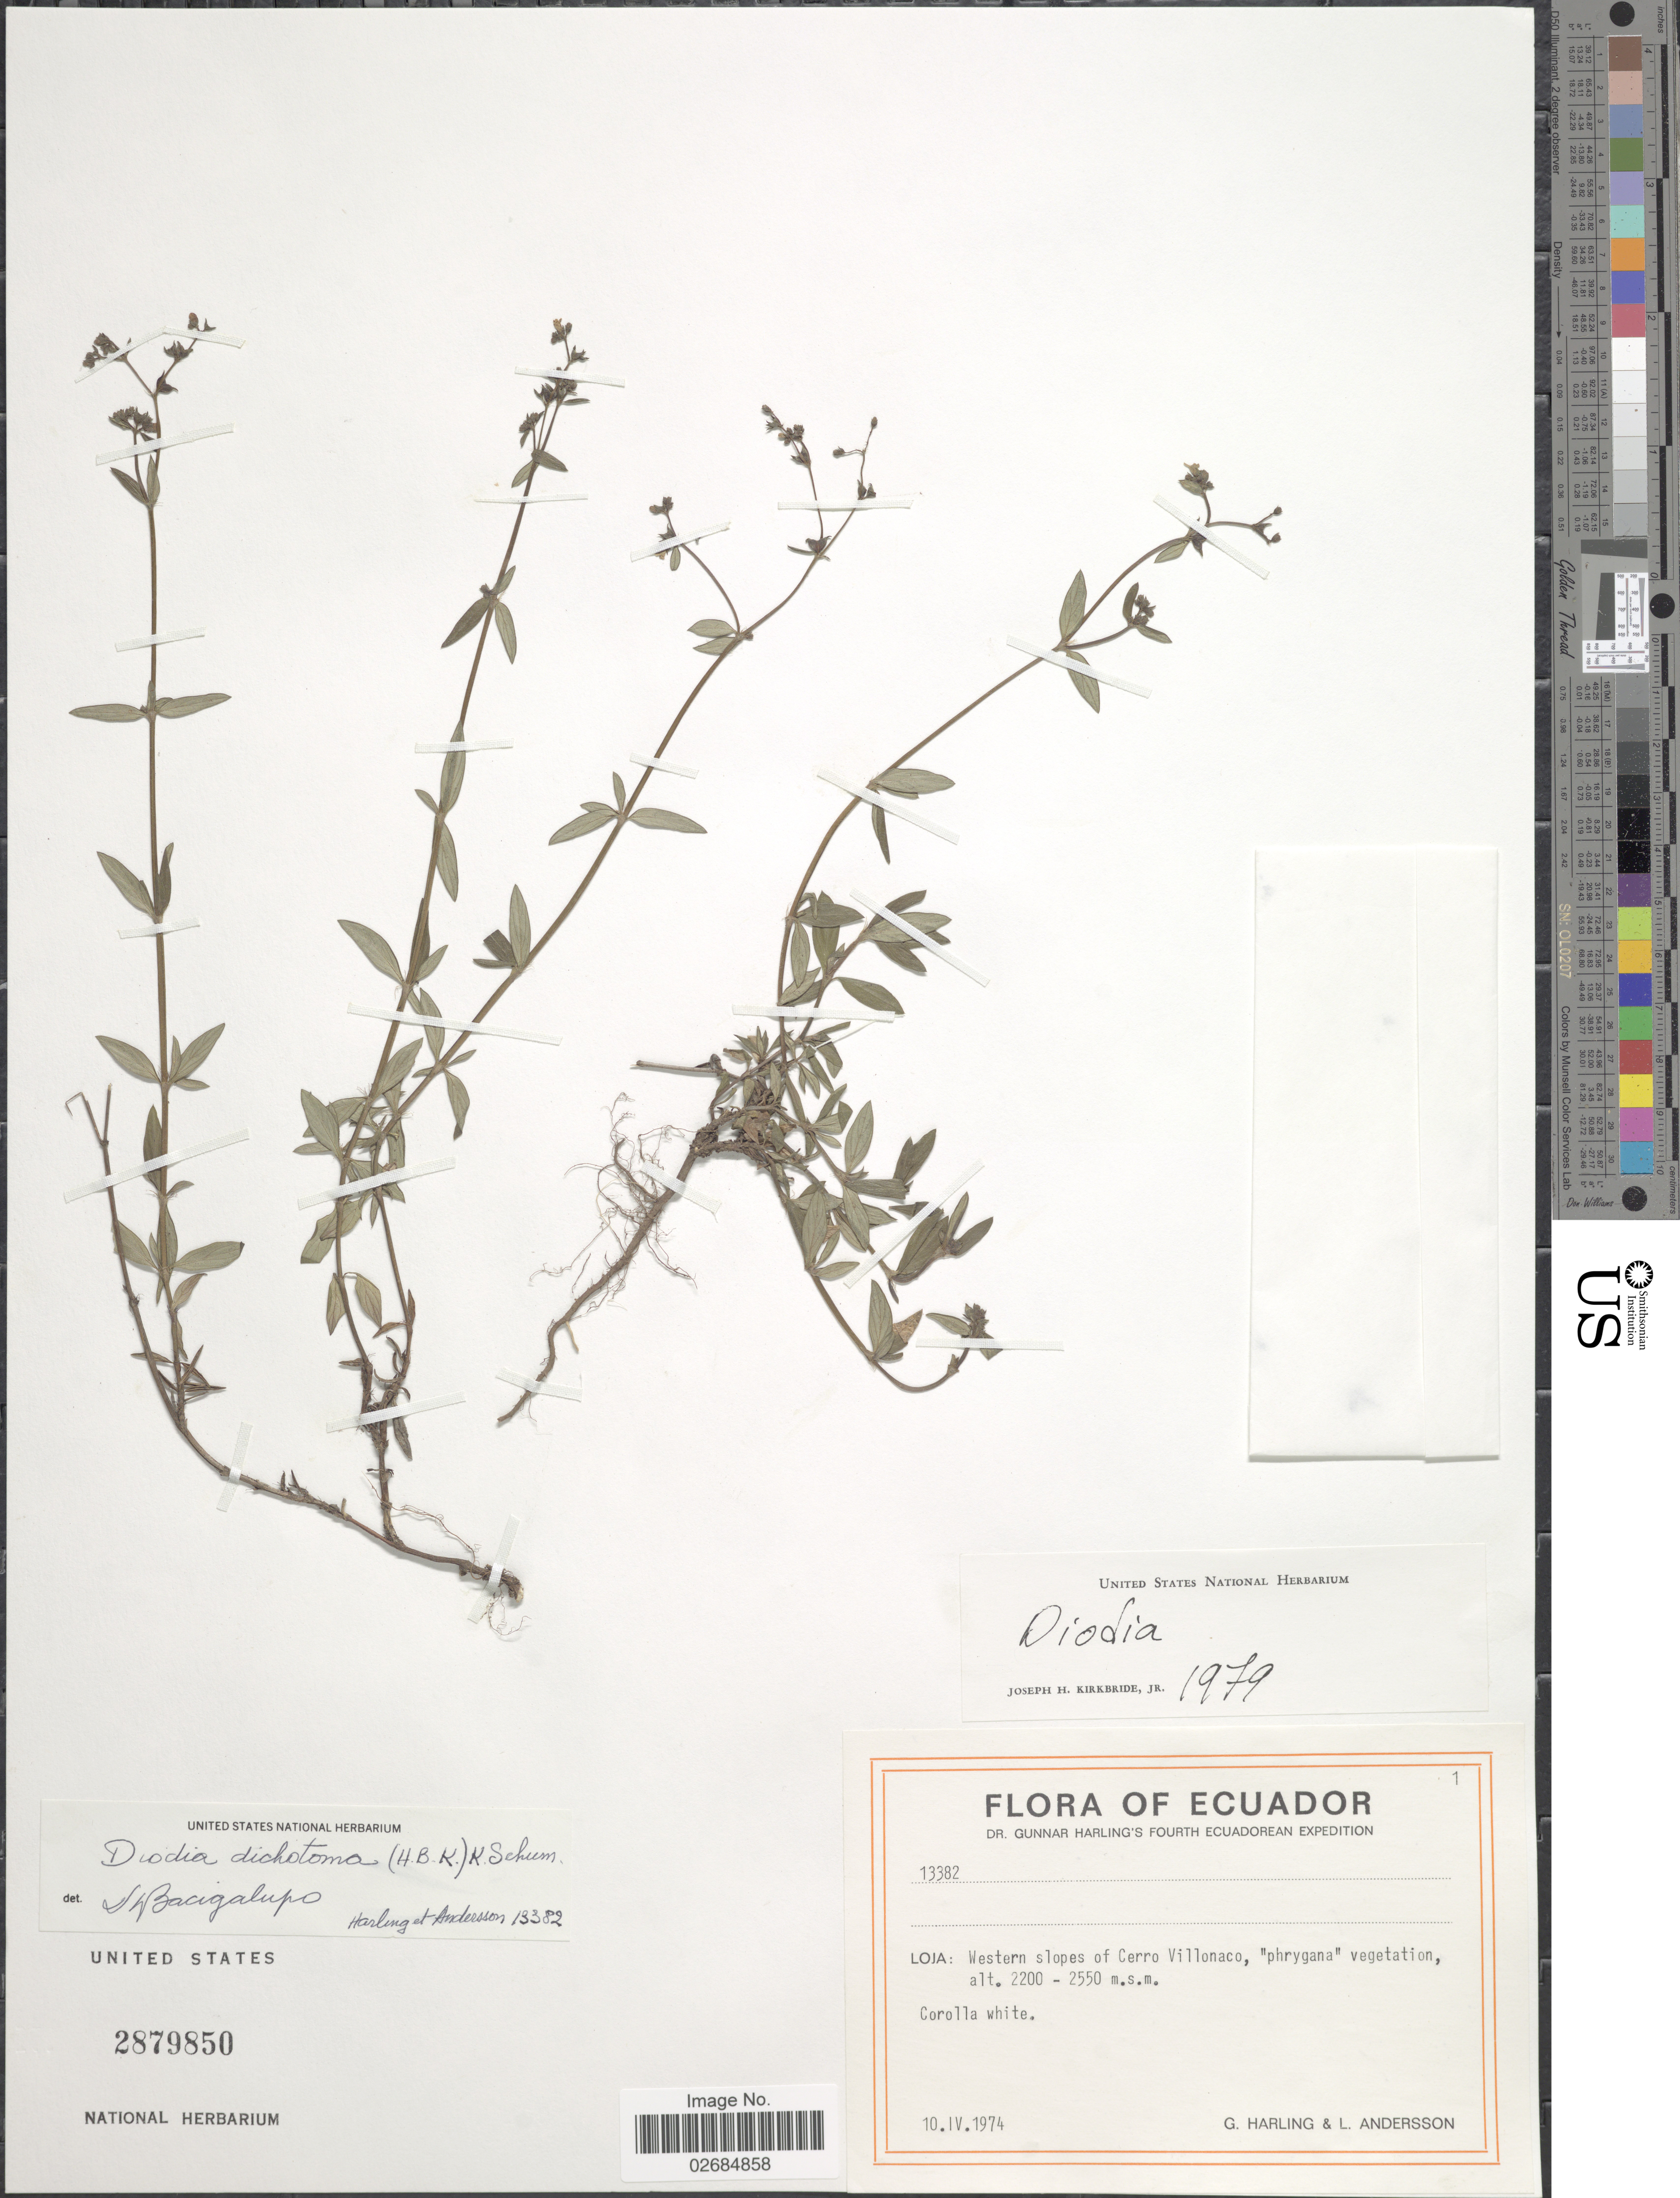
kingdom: Plantae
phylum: Tracheophyta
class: Magnoliopsida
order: Gentianales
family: Rubiaceae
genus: Galianthe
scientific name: Galianthe dichotoma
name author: (Willd.) E.L. Cabral & Bacigalupo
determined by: Kirkbride, J. H.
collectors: G. Harling & L. Andersson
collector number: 13382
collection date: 1974-04-10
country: Ecuador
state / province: Loja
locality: Western slopes of Cerro Villonaco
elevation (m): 2200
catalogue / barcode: US 2879850